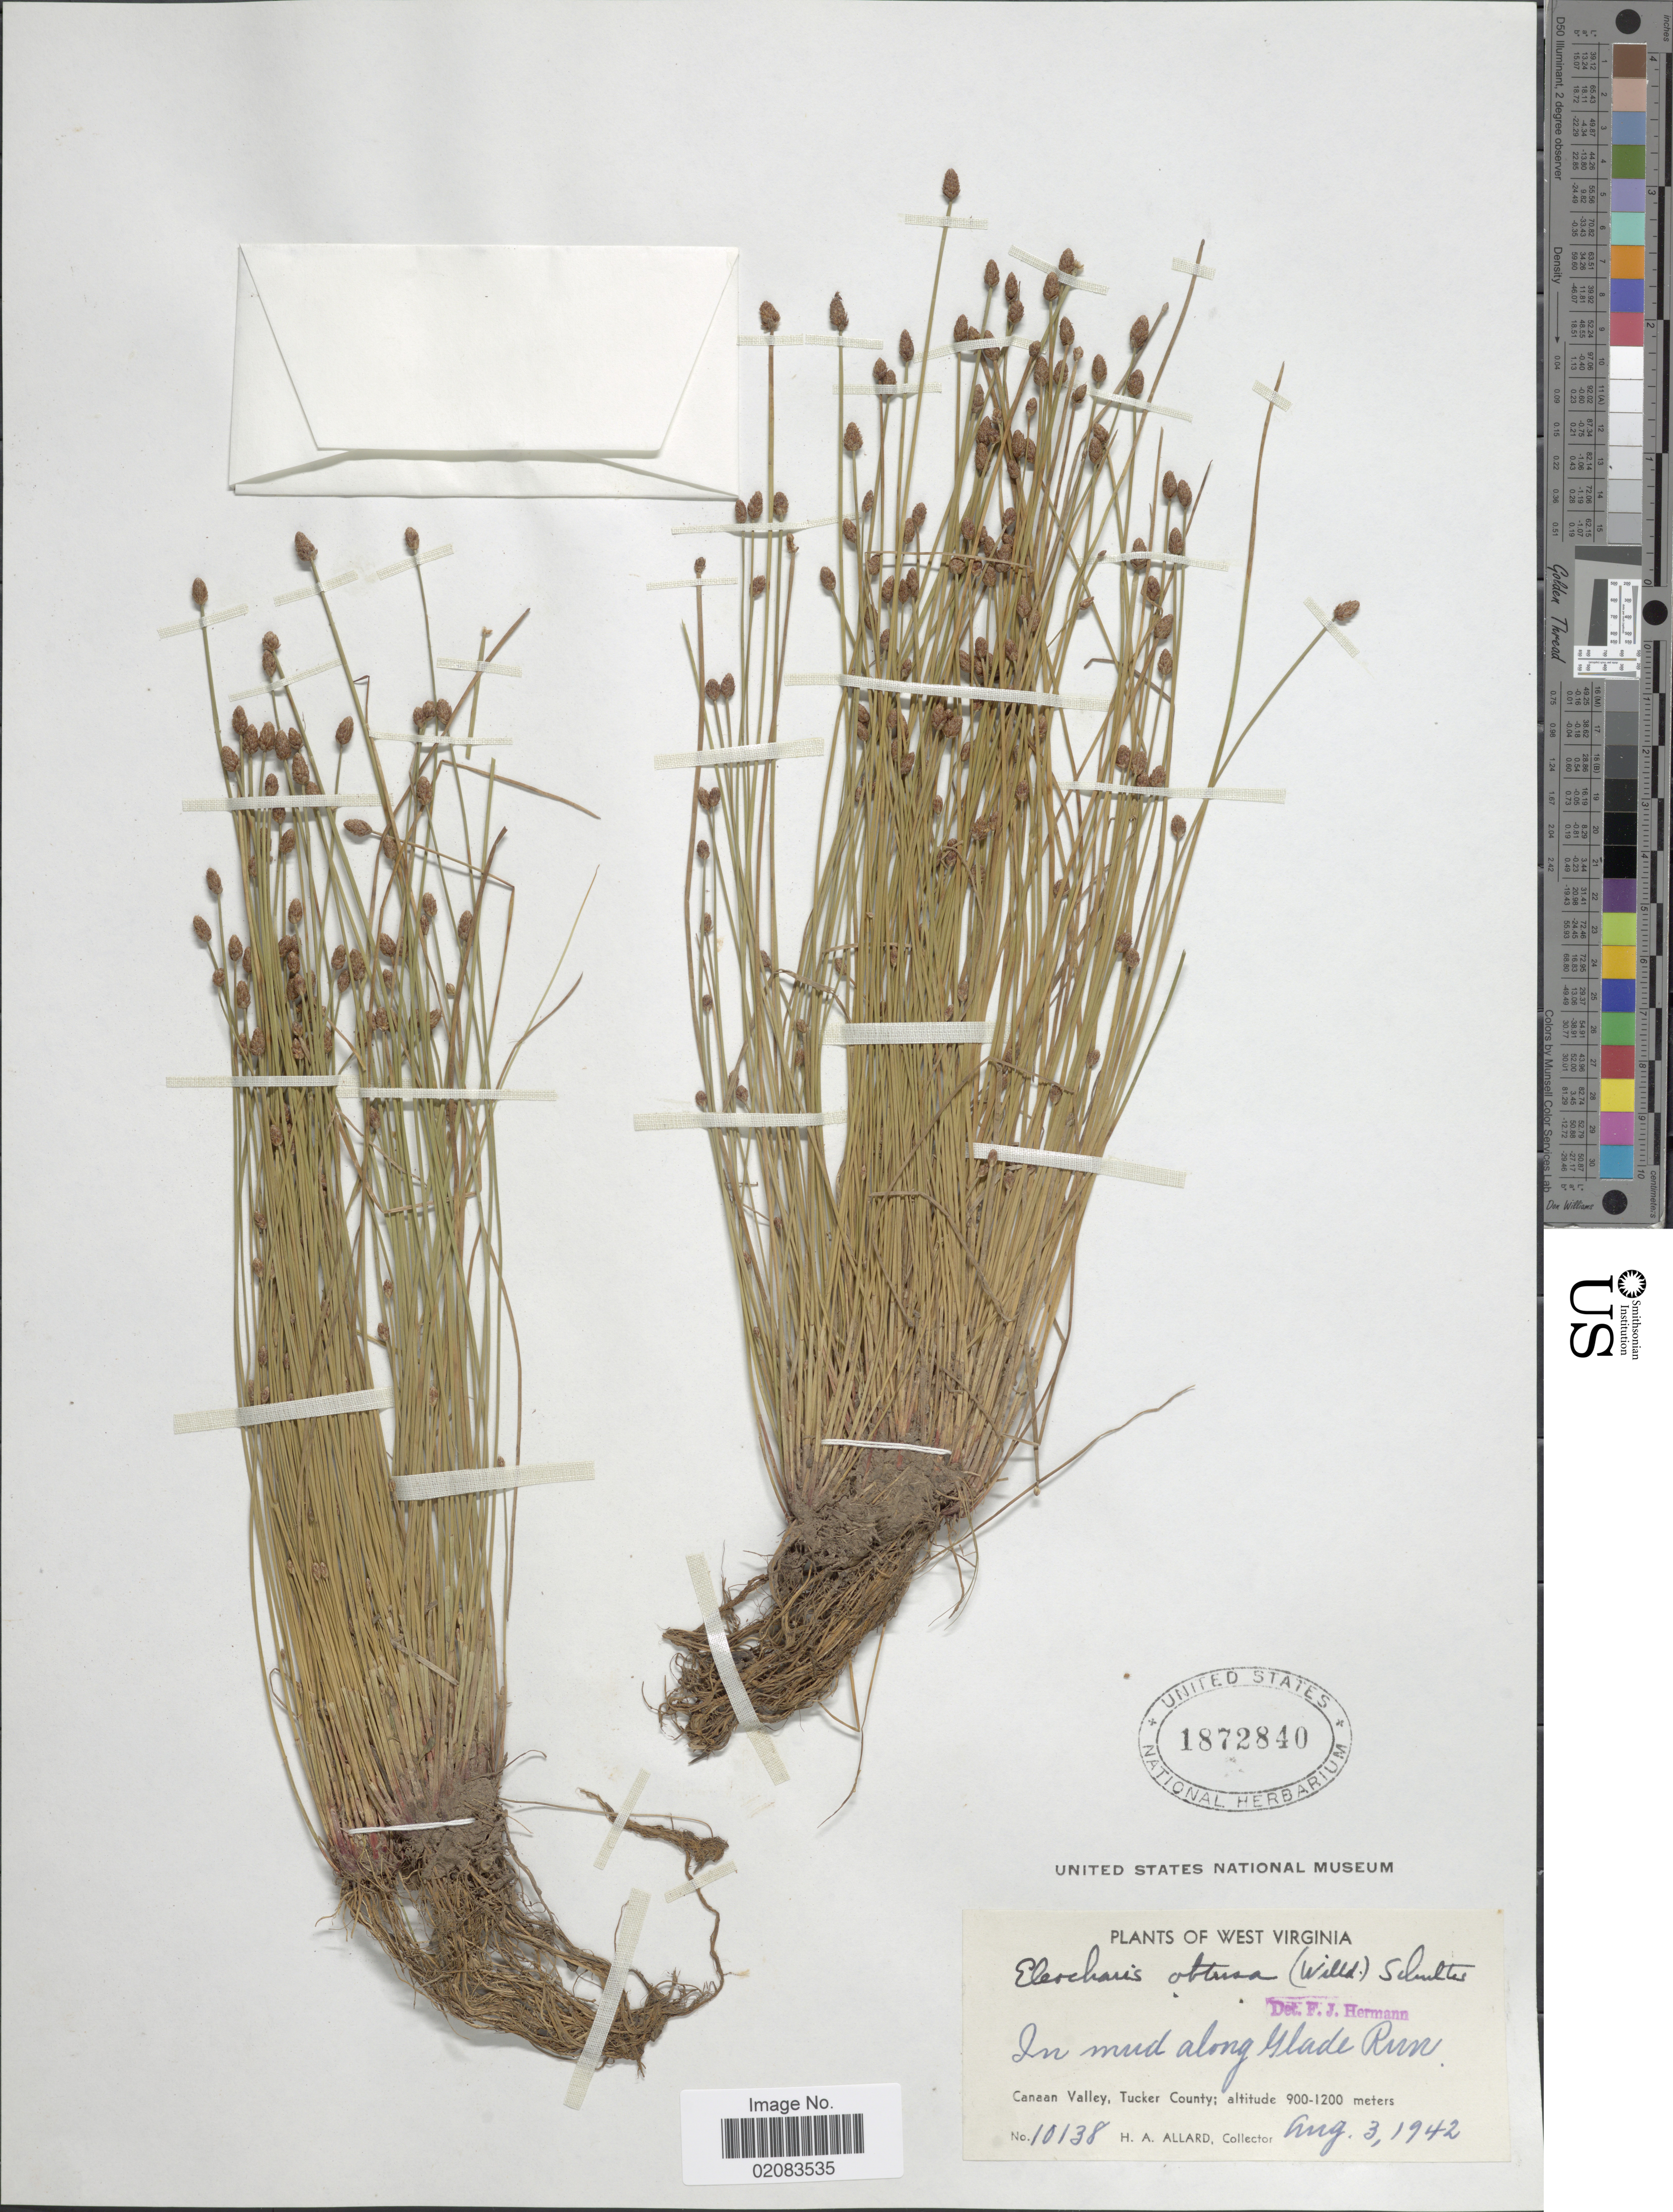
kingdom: Plantae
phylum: Tracheophyta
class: Liliopsida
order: Poales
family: Cyperaceae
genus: Eleocharis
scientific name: Eleocharis obtusa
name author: (Willd.) Schult.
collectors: H. A. Allard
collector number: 10138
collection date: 1942-08-03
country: United States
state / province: West Virginia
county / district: Tucker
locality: In mud along Glade Run, Canaan Valley, Tucker County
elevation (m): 900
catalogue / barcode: US 1872840